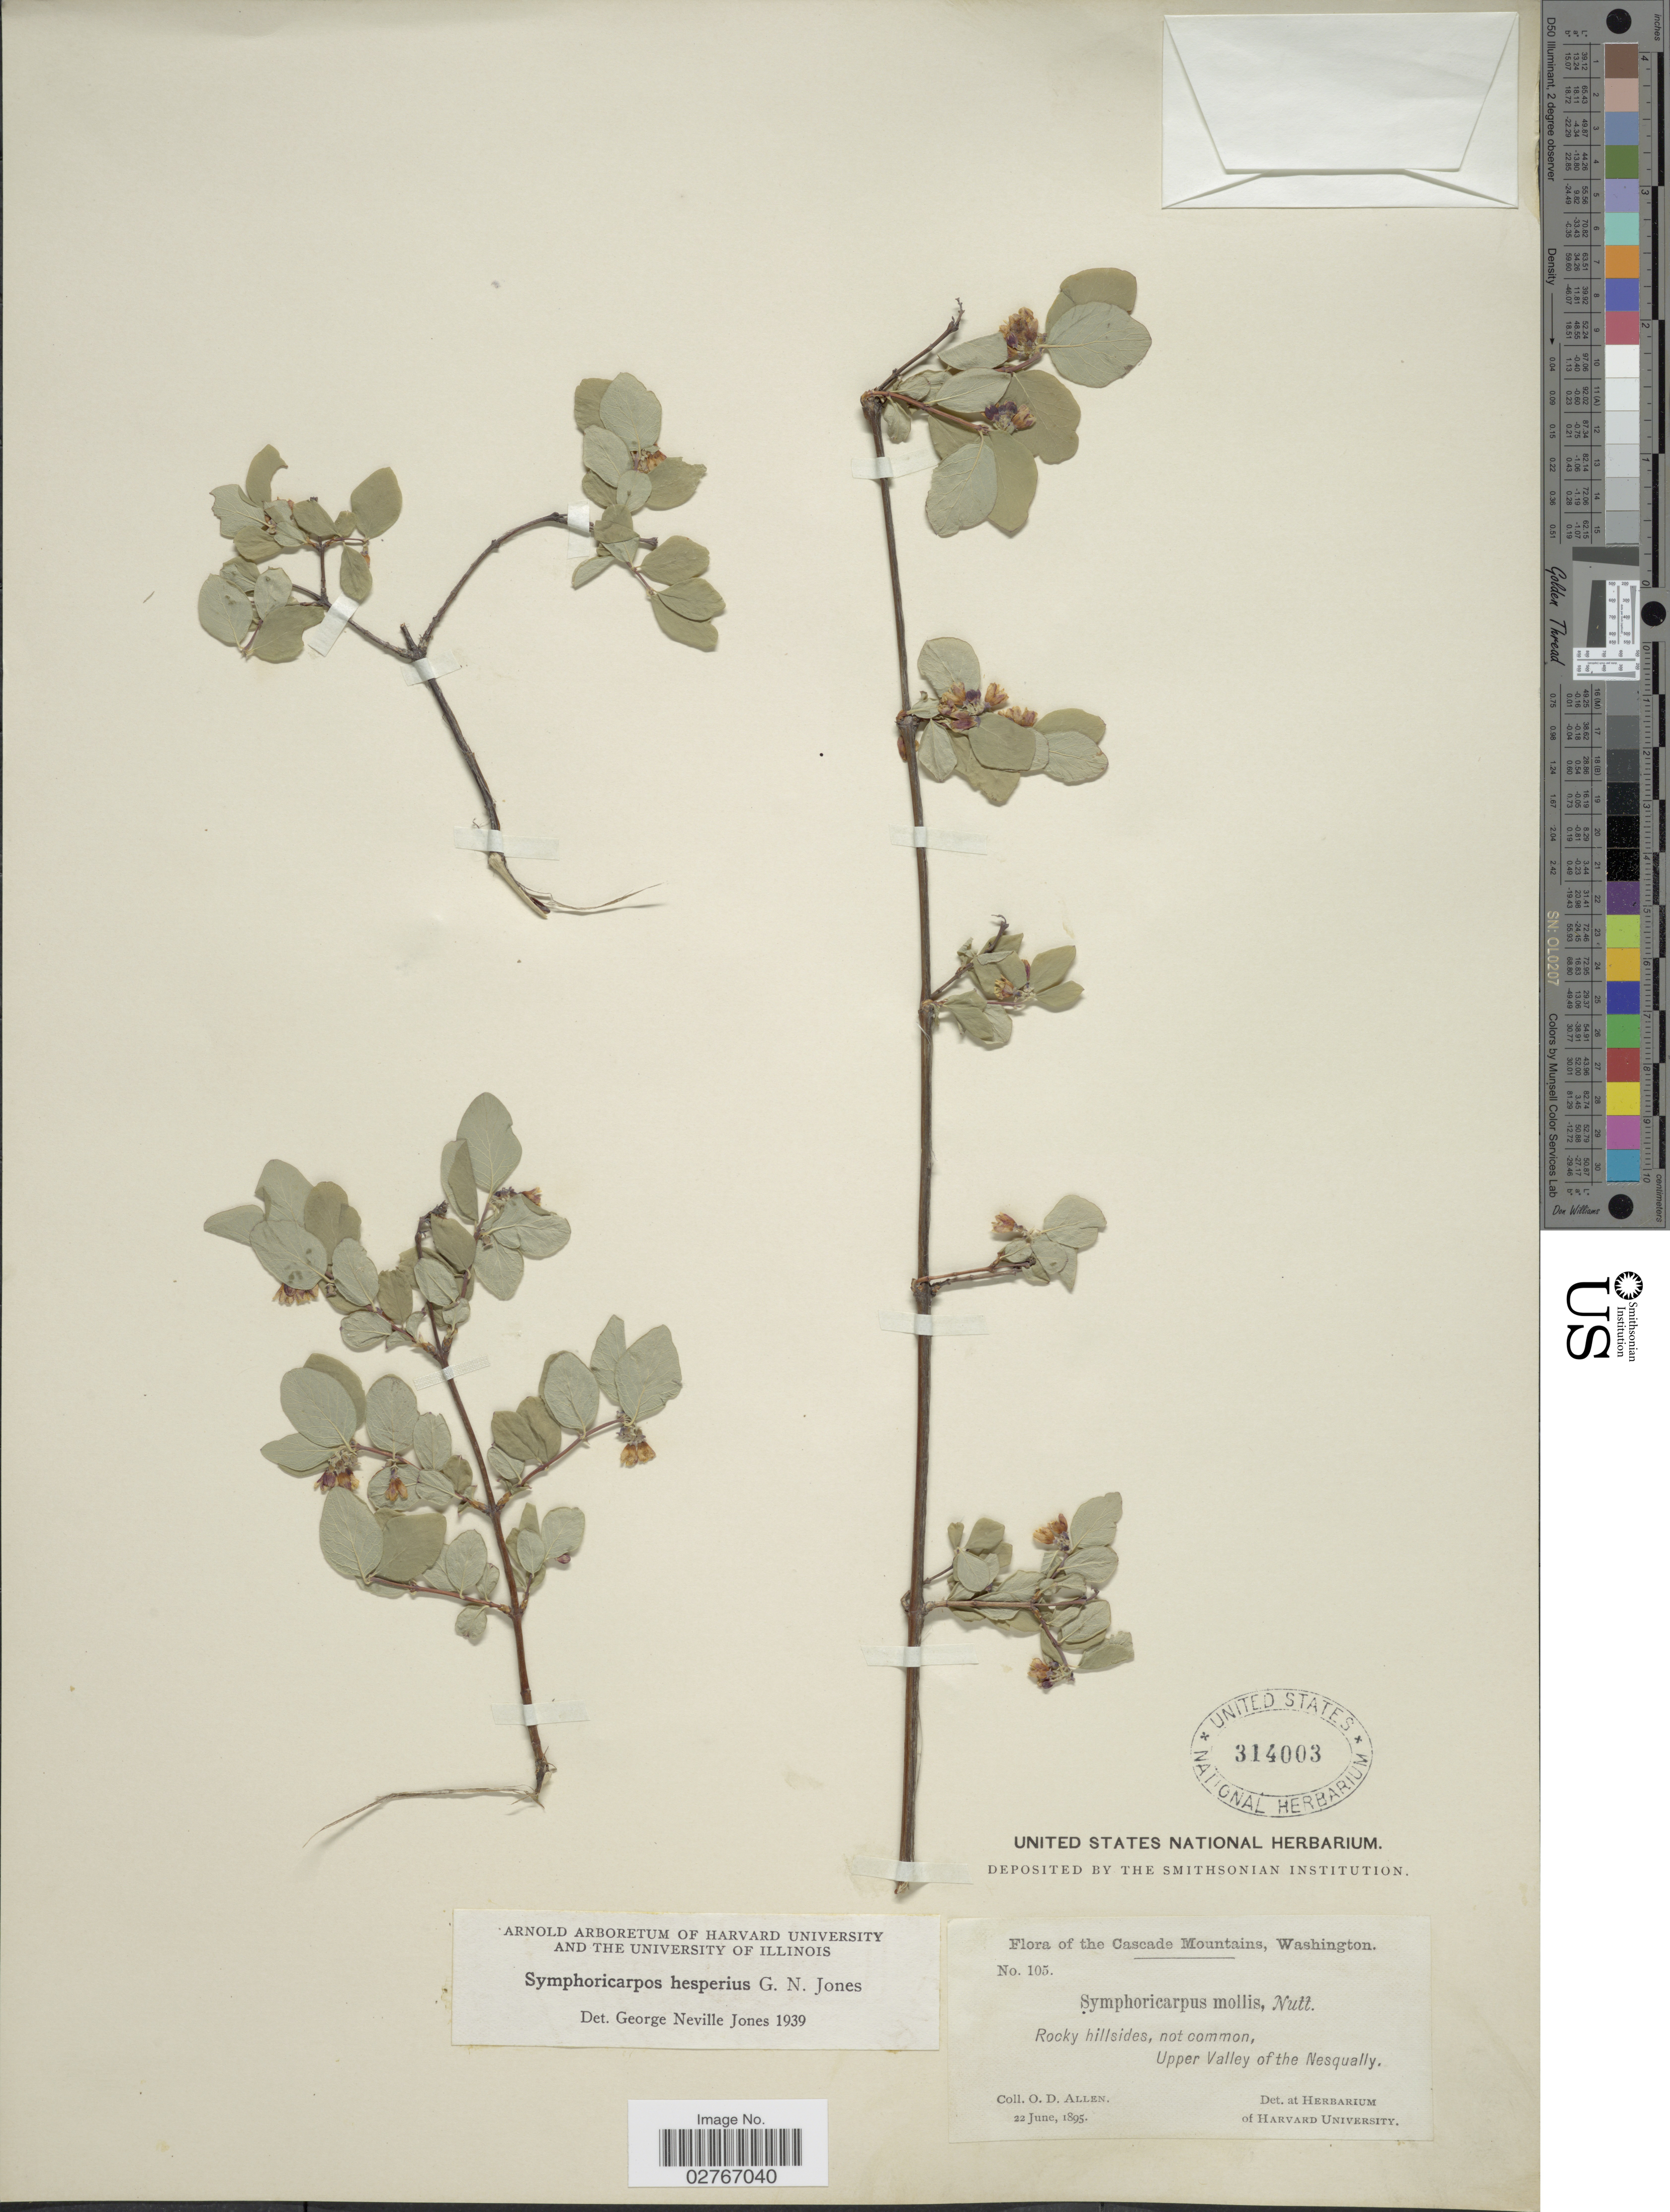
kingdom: Plantae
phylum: Tracheophyta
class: Magnoliopsida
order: Dipsacales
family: Caprifoliaceae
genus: Symphoricarpos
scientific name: Symphoricarpos hesperius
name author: G.N. Jones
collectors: O. D. Allen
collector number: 105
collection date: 1895-06-22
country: United States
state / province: Washington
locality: Cascade Mountains. Upper Valley of the Nesqually.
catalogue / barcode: US 314003